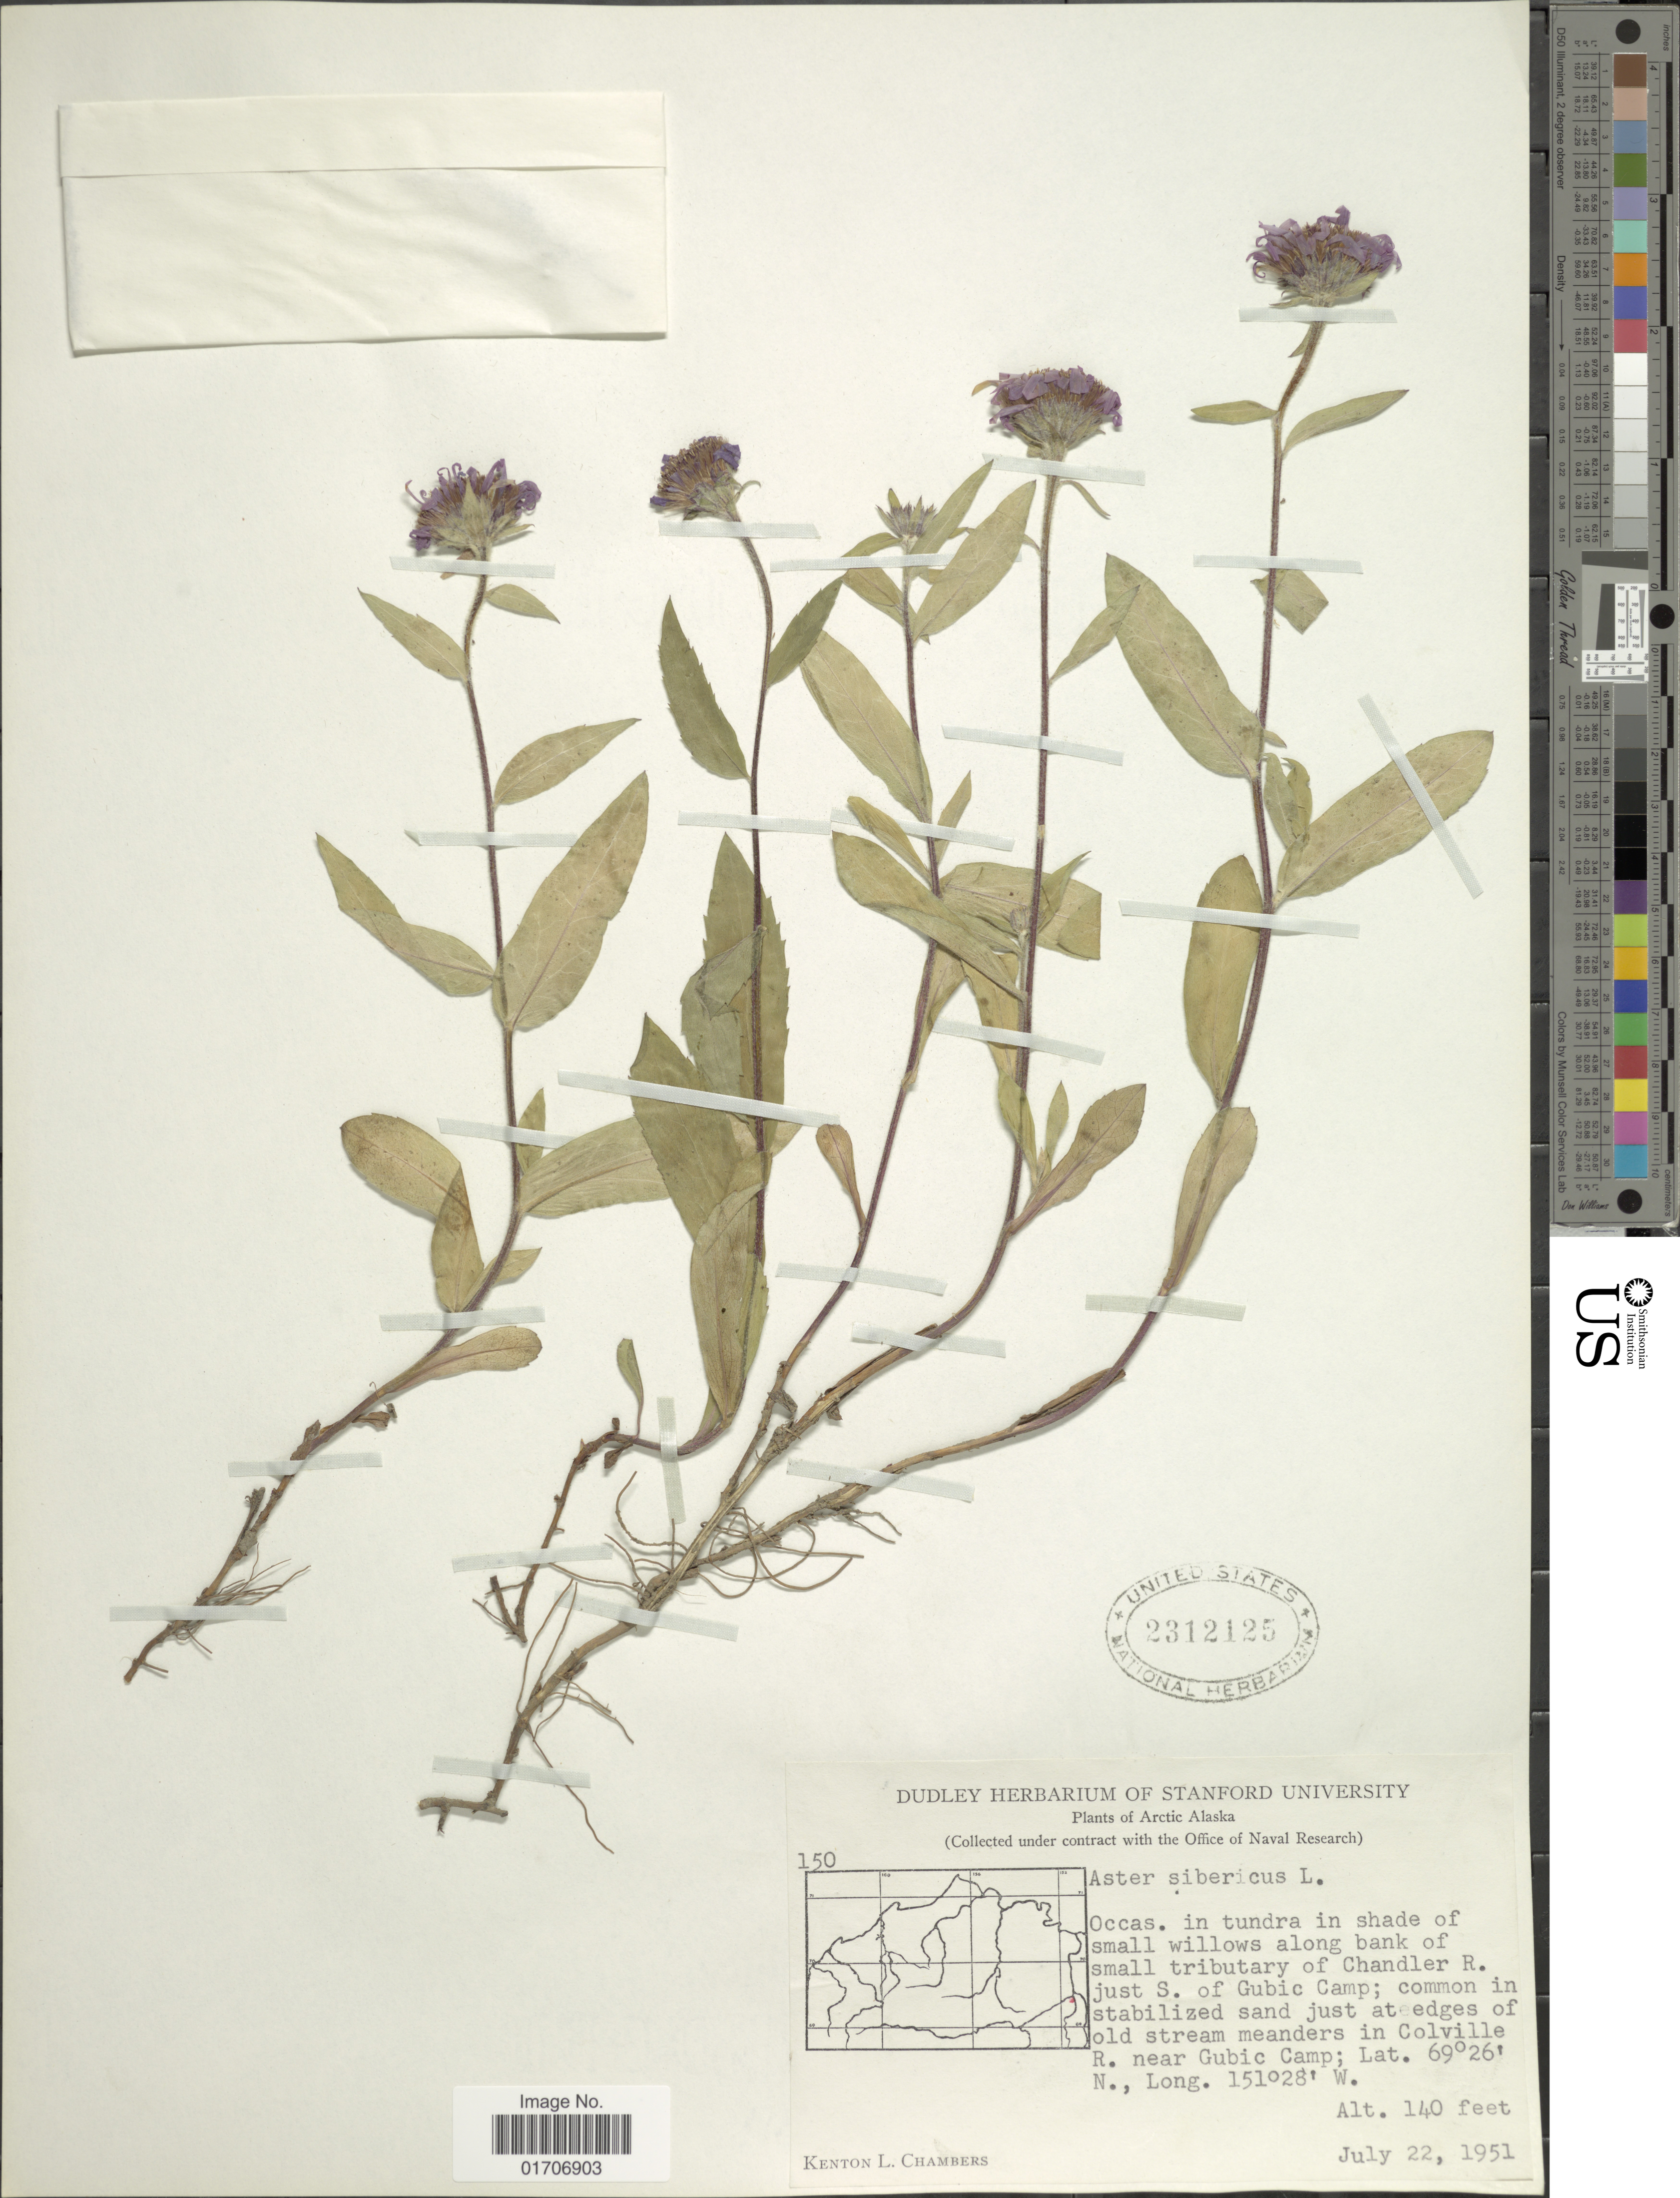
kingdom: Plantae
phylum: Tracheophyta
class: Magnoliopsida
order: Asterales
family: Asteraceae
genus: Eurybia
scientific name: Eurybia sibirica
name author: (L.) G.L. Nesom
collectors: K. L. Chambers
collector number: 150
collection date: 1951-07-22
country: United States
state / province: Alaska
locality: Arctic Alaska. Occas. in tundra in shade of small willows along bank of small tributary of Chandler R. just S. of Gubic Camp; common in stabilized sand just at edges of old stream meanders in Colville R. neaar Gubic Camp.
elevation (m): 43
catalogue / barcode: US 2312125